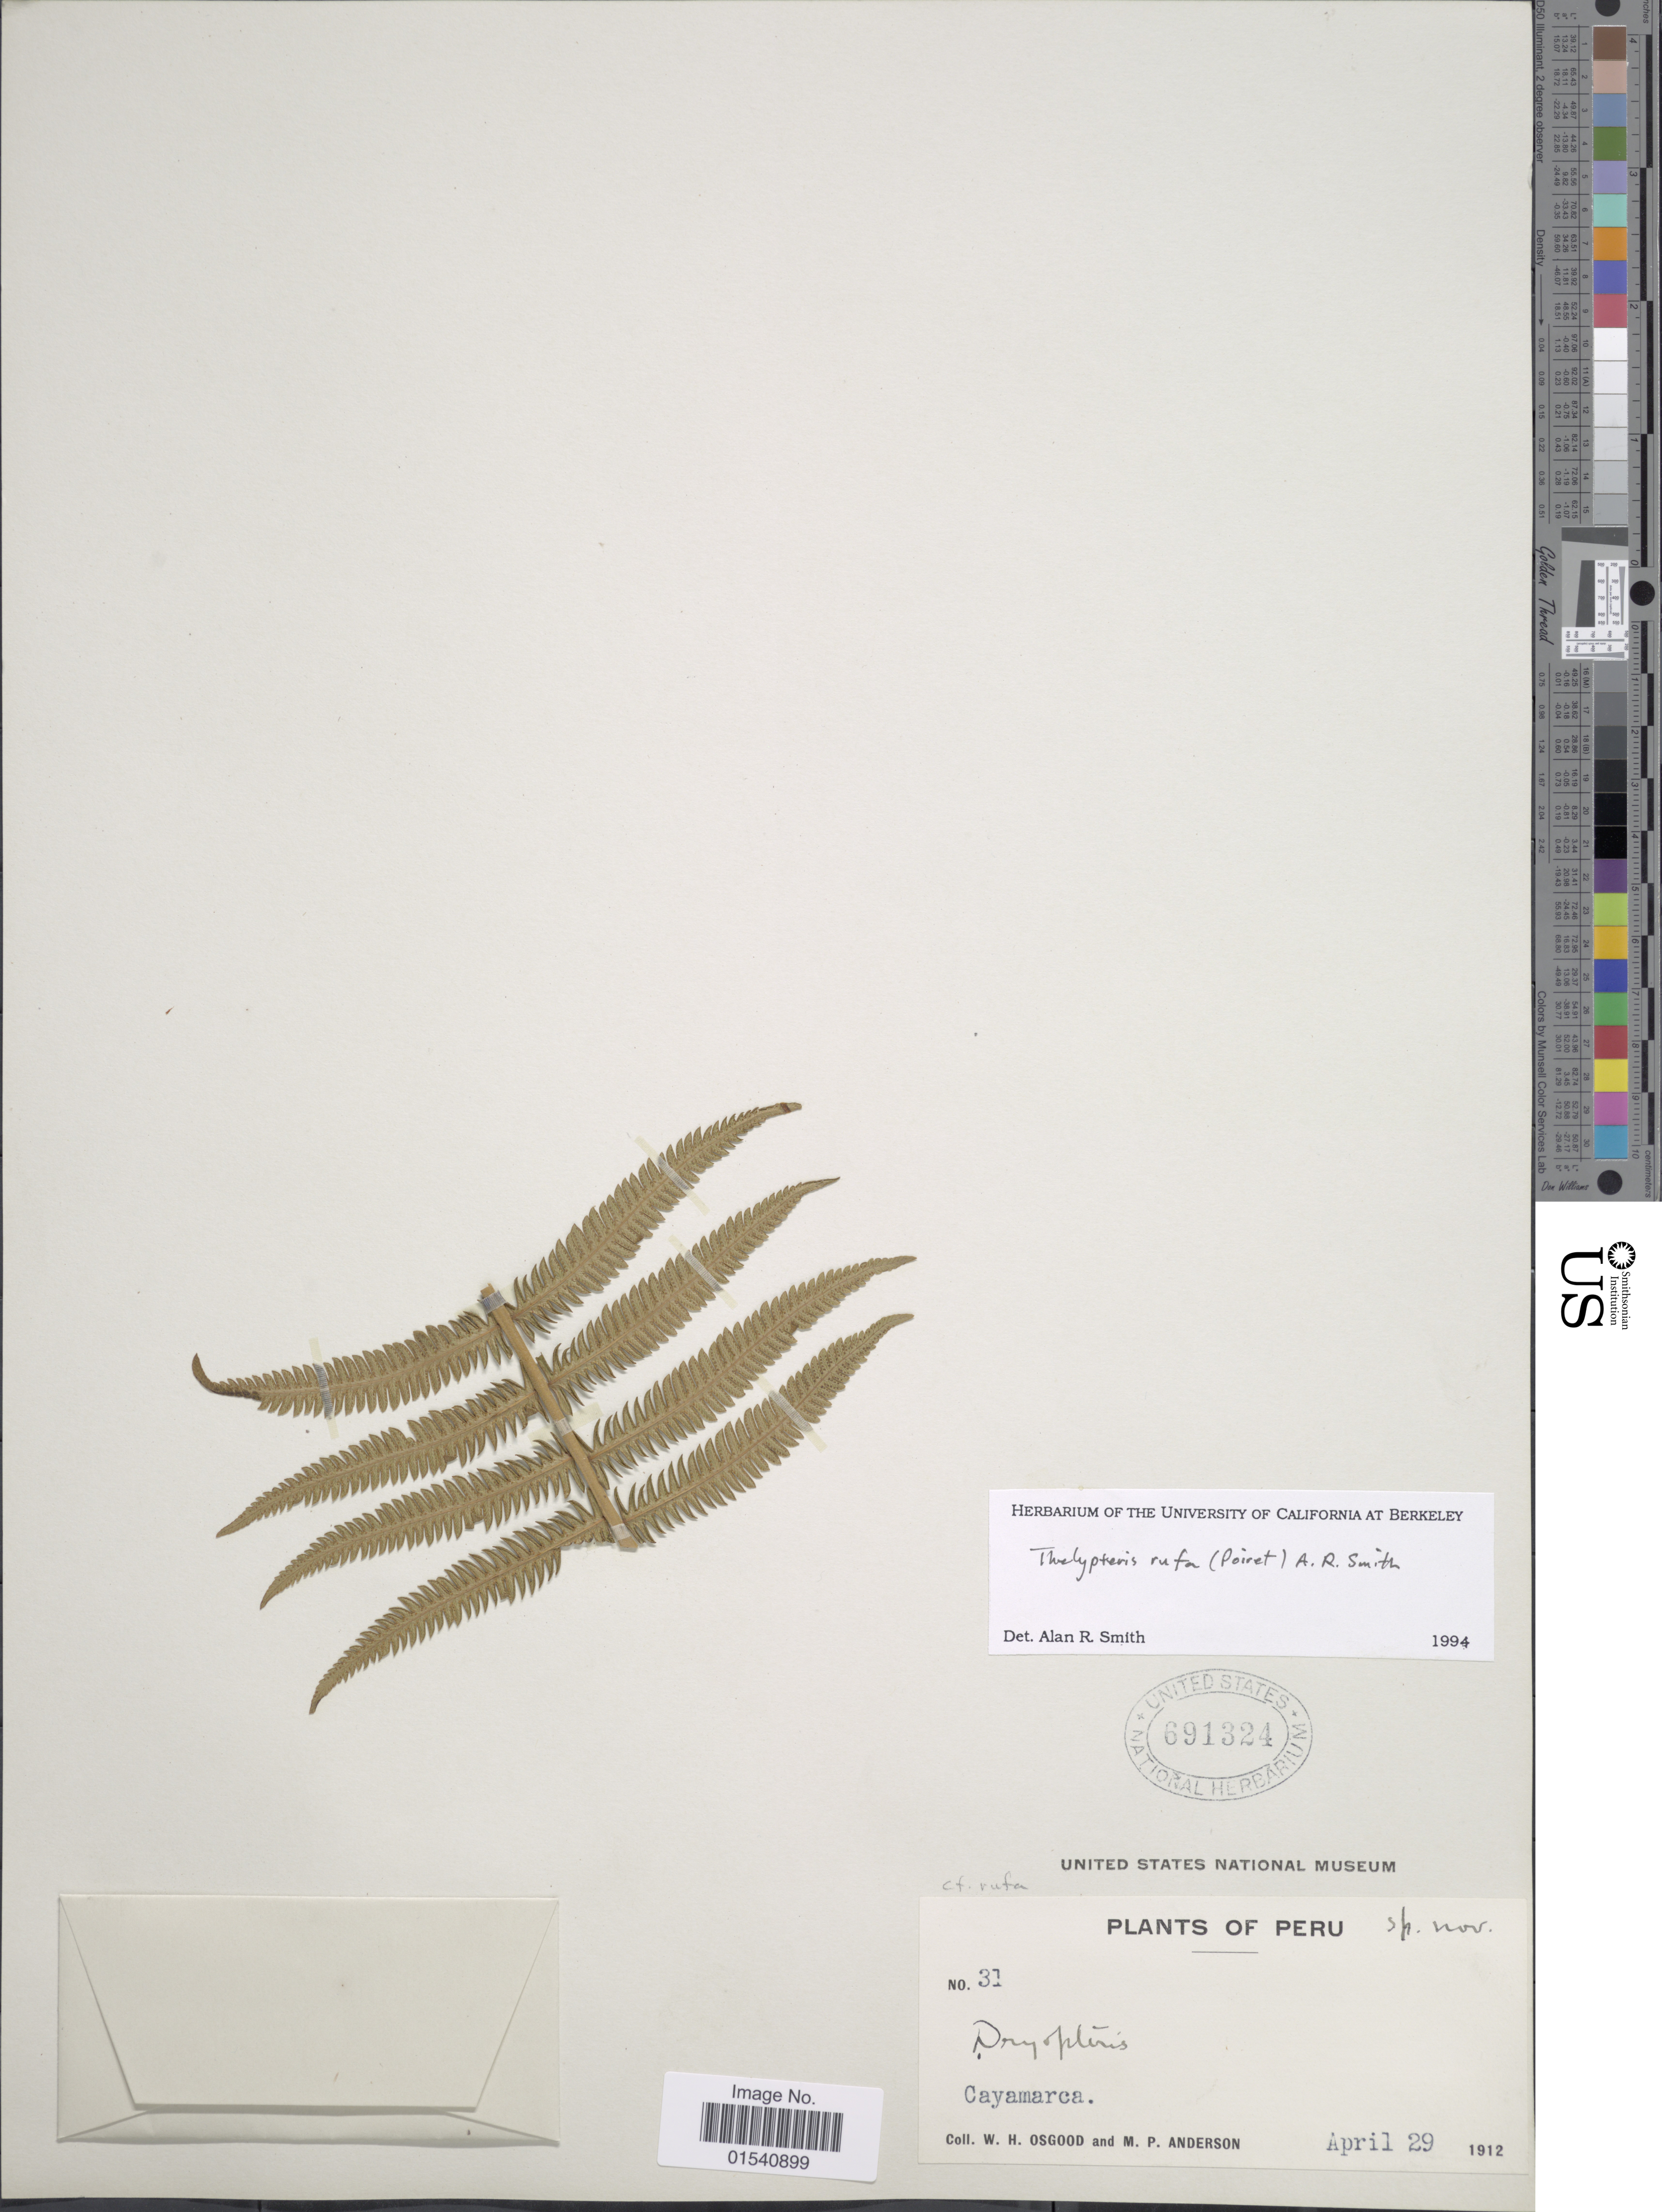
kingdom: Plantae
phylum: Tracheophyta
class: Polypodiopsida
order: Polypodiales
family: Thelypteridaceae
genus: Amauropelta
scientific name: Amauropelta rufa (Poir.) comb. nov., ined 2015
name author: (Poir.)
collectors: W. Osgood & M. Anderson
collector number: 31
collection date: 1912-04-29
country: Peru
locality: Cayamarca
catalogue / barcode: US 691324